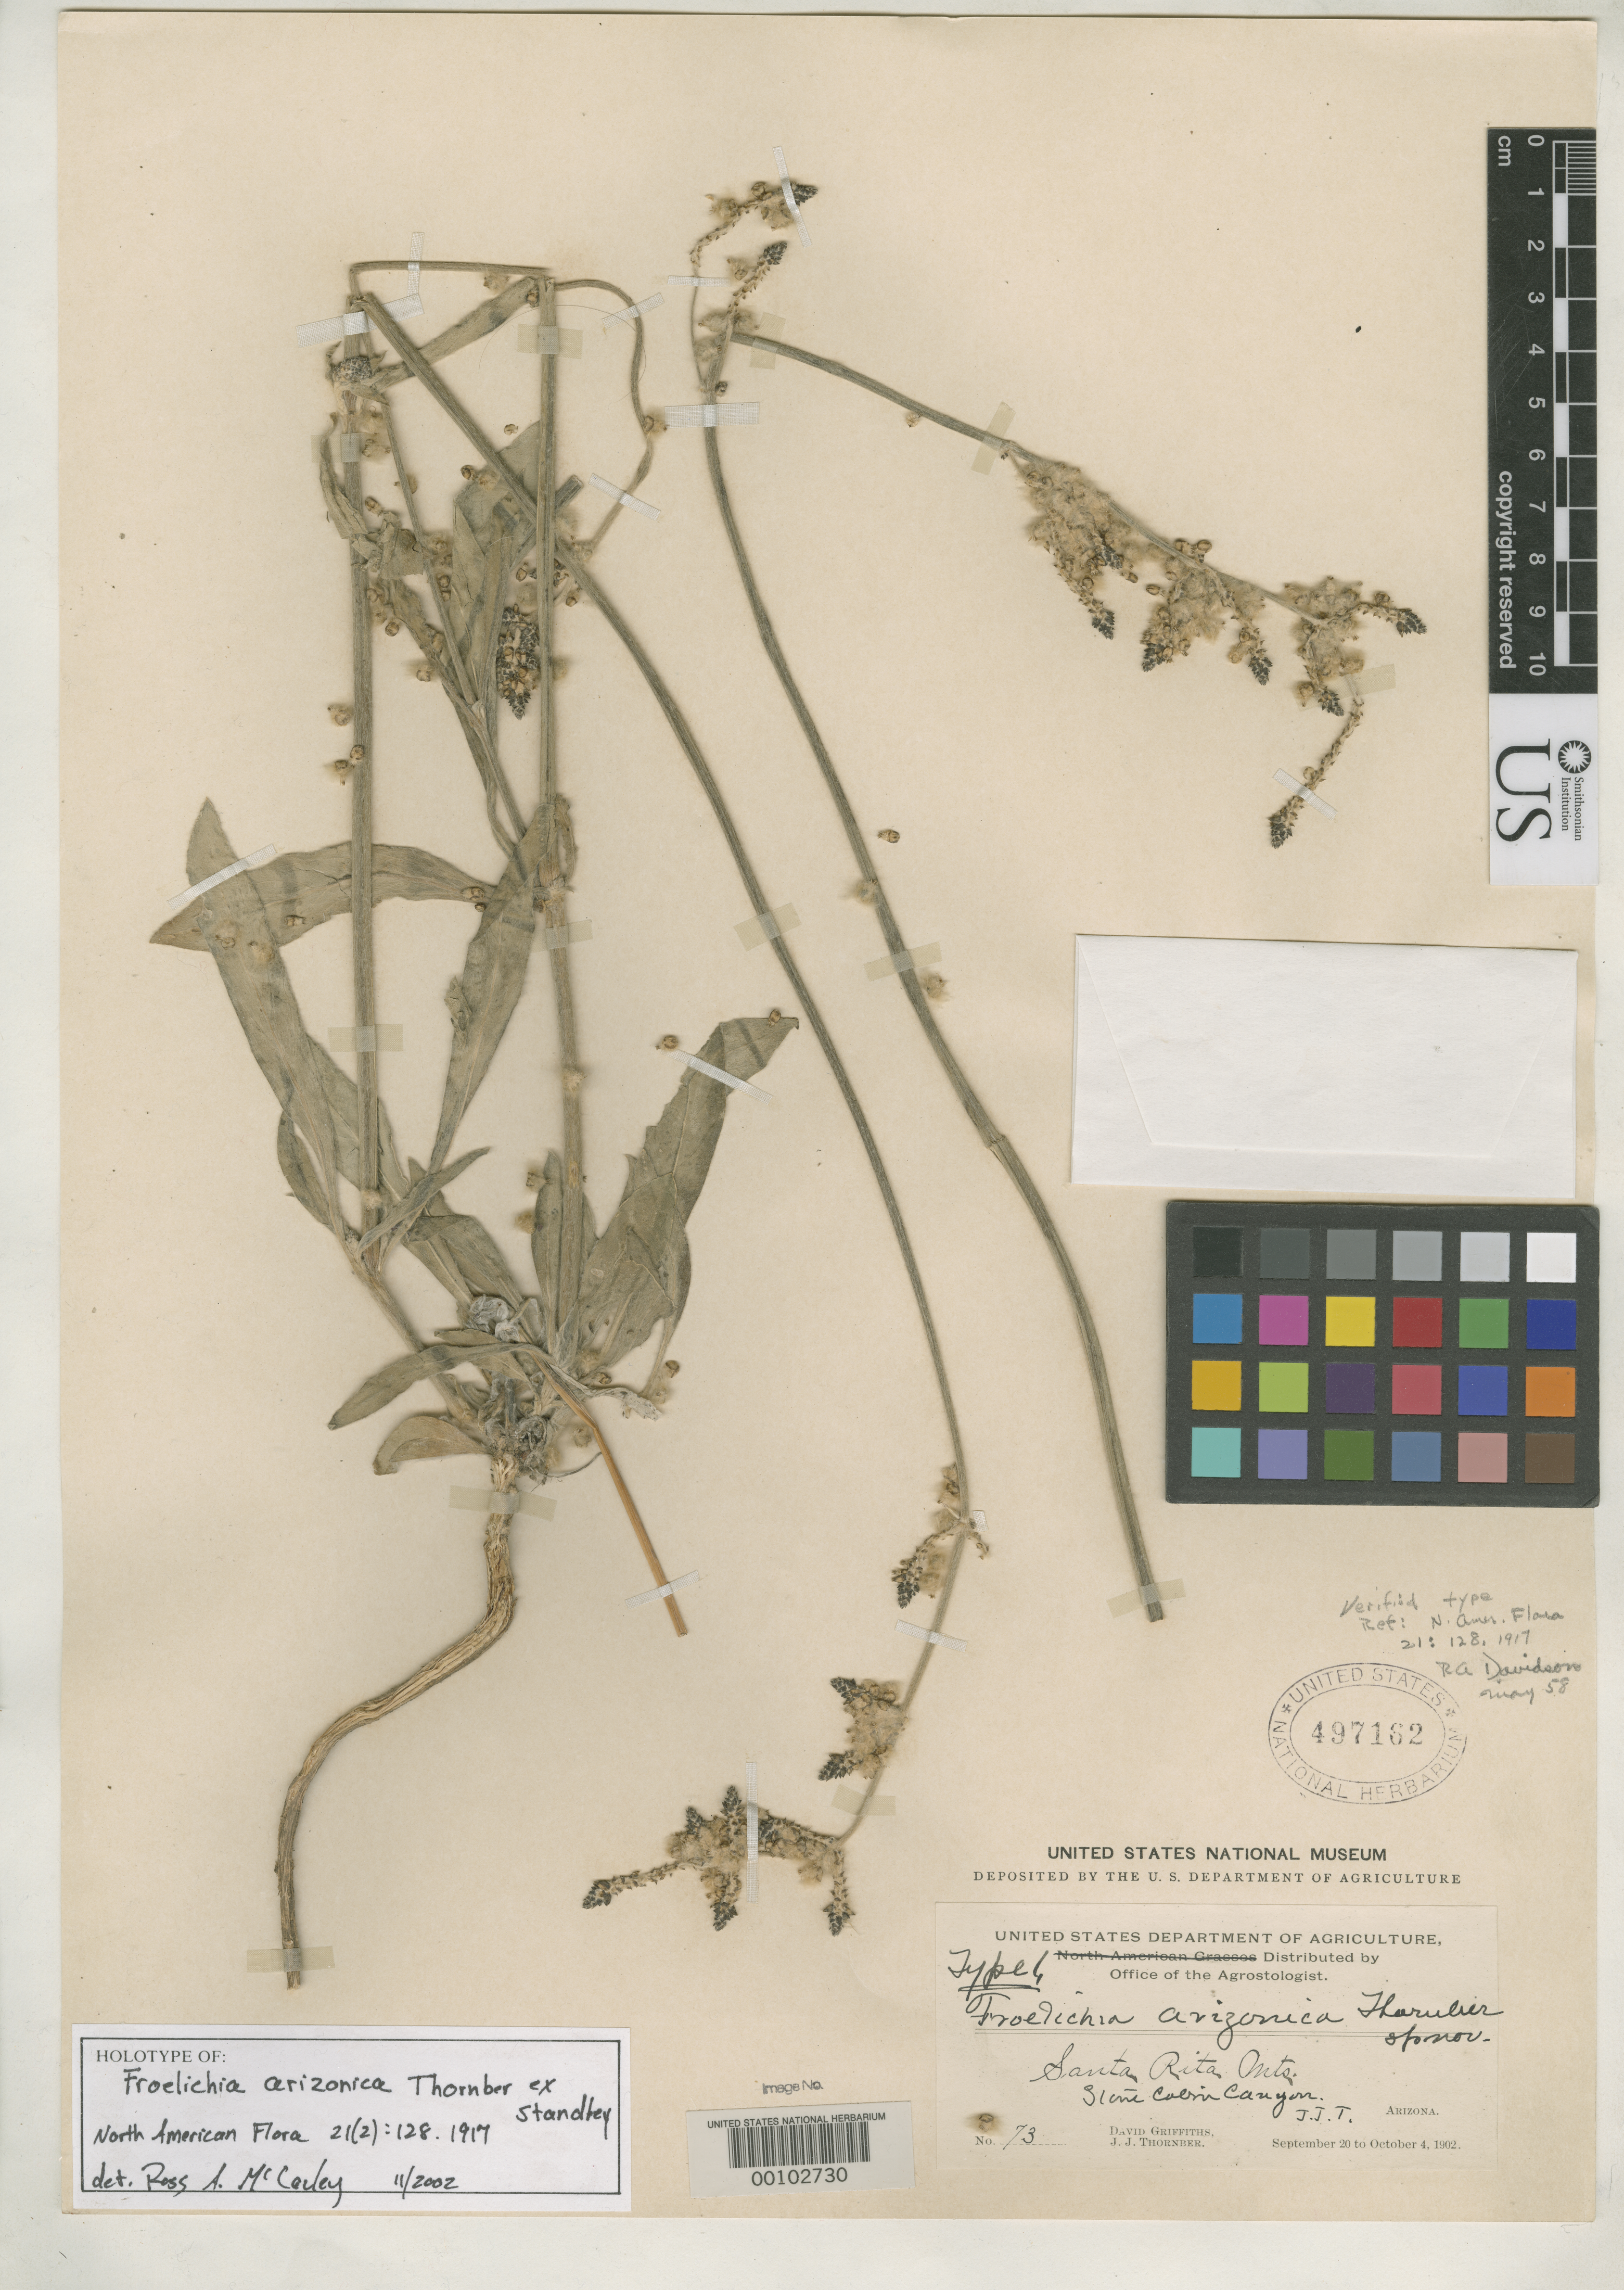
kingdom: Plantae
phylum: Tracheophyta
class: Magnoliopsida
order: Caryophyllales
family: Amaranthaceae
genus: Froelichia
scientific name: Froelichia arizonica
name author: Thornber ex Standl.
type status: Holotype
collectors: D. Griffiths & J. Thornber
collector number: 73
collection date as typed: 20 Sep 1902 to 04 Oct 1902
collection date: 1902-09-20/1902-10-04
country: United States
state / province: Arizona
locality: Stone Cabin Canyon, Santa Rita Mts.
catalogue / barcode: US 497162